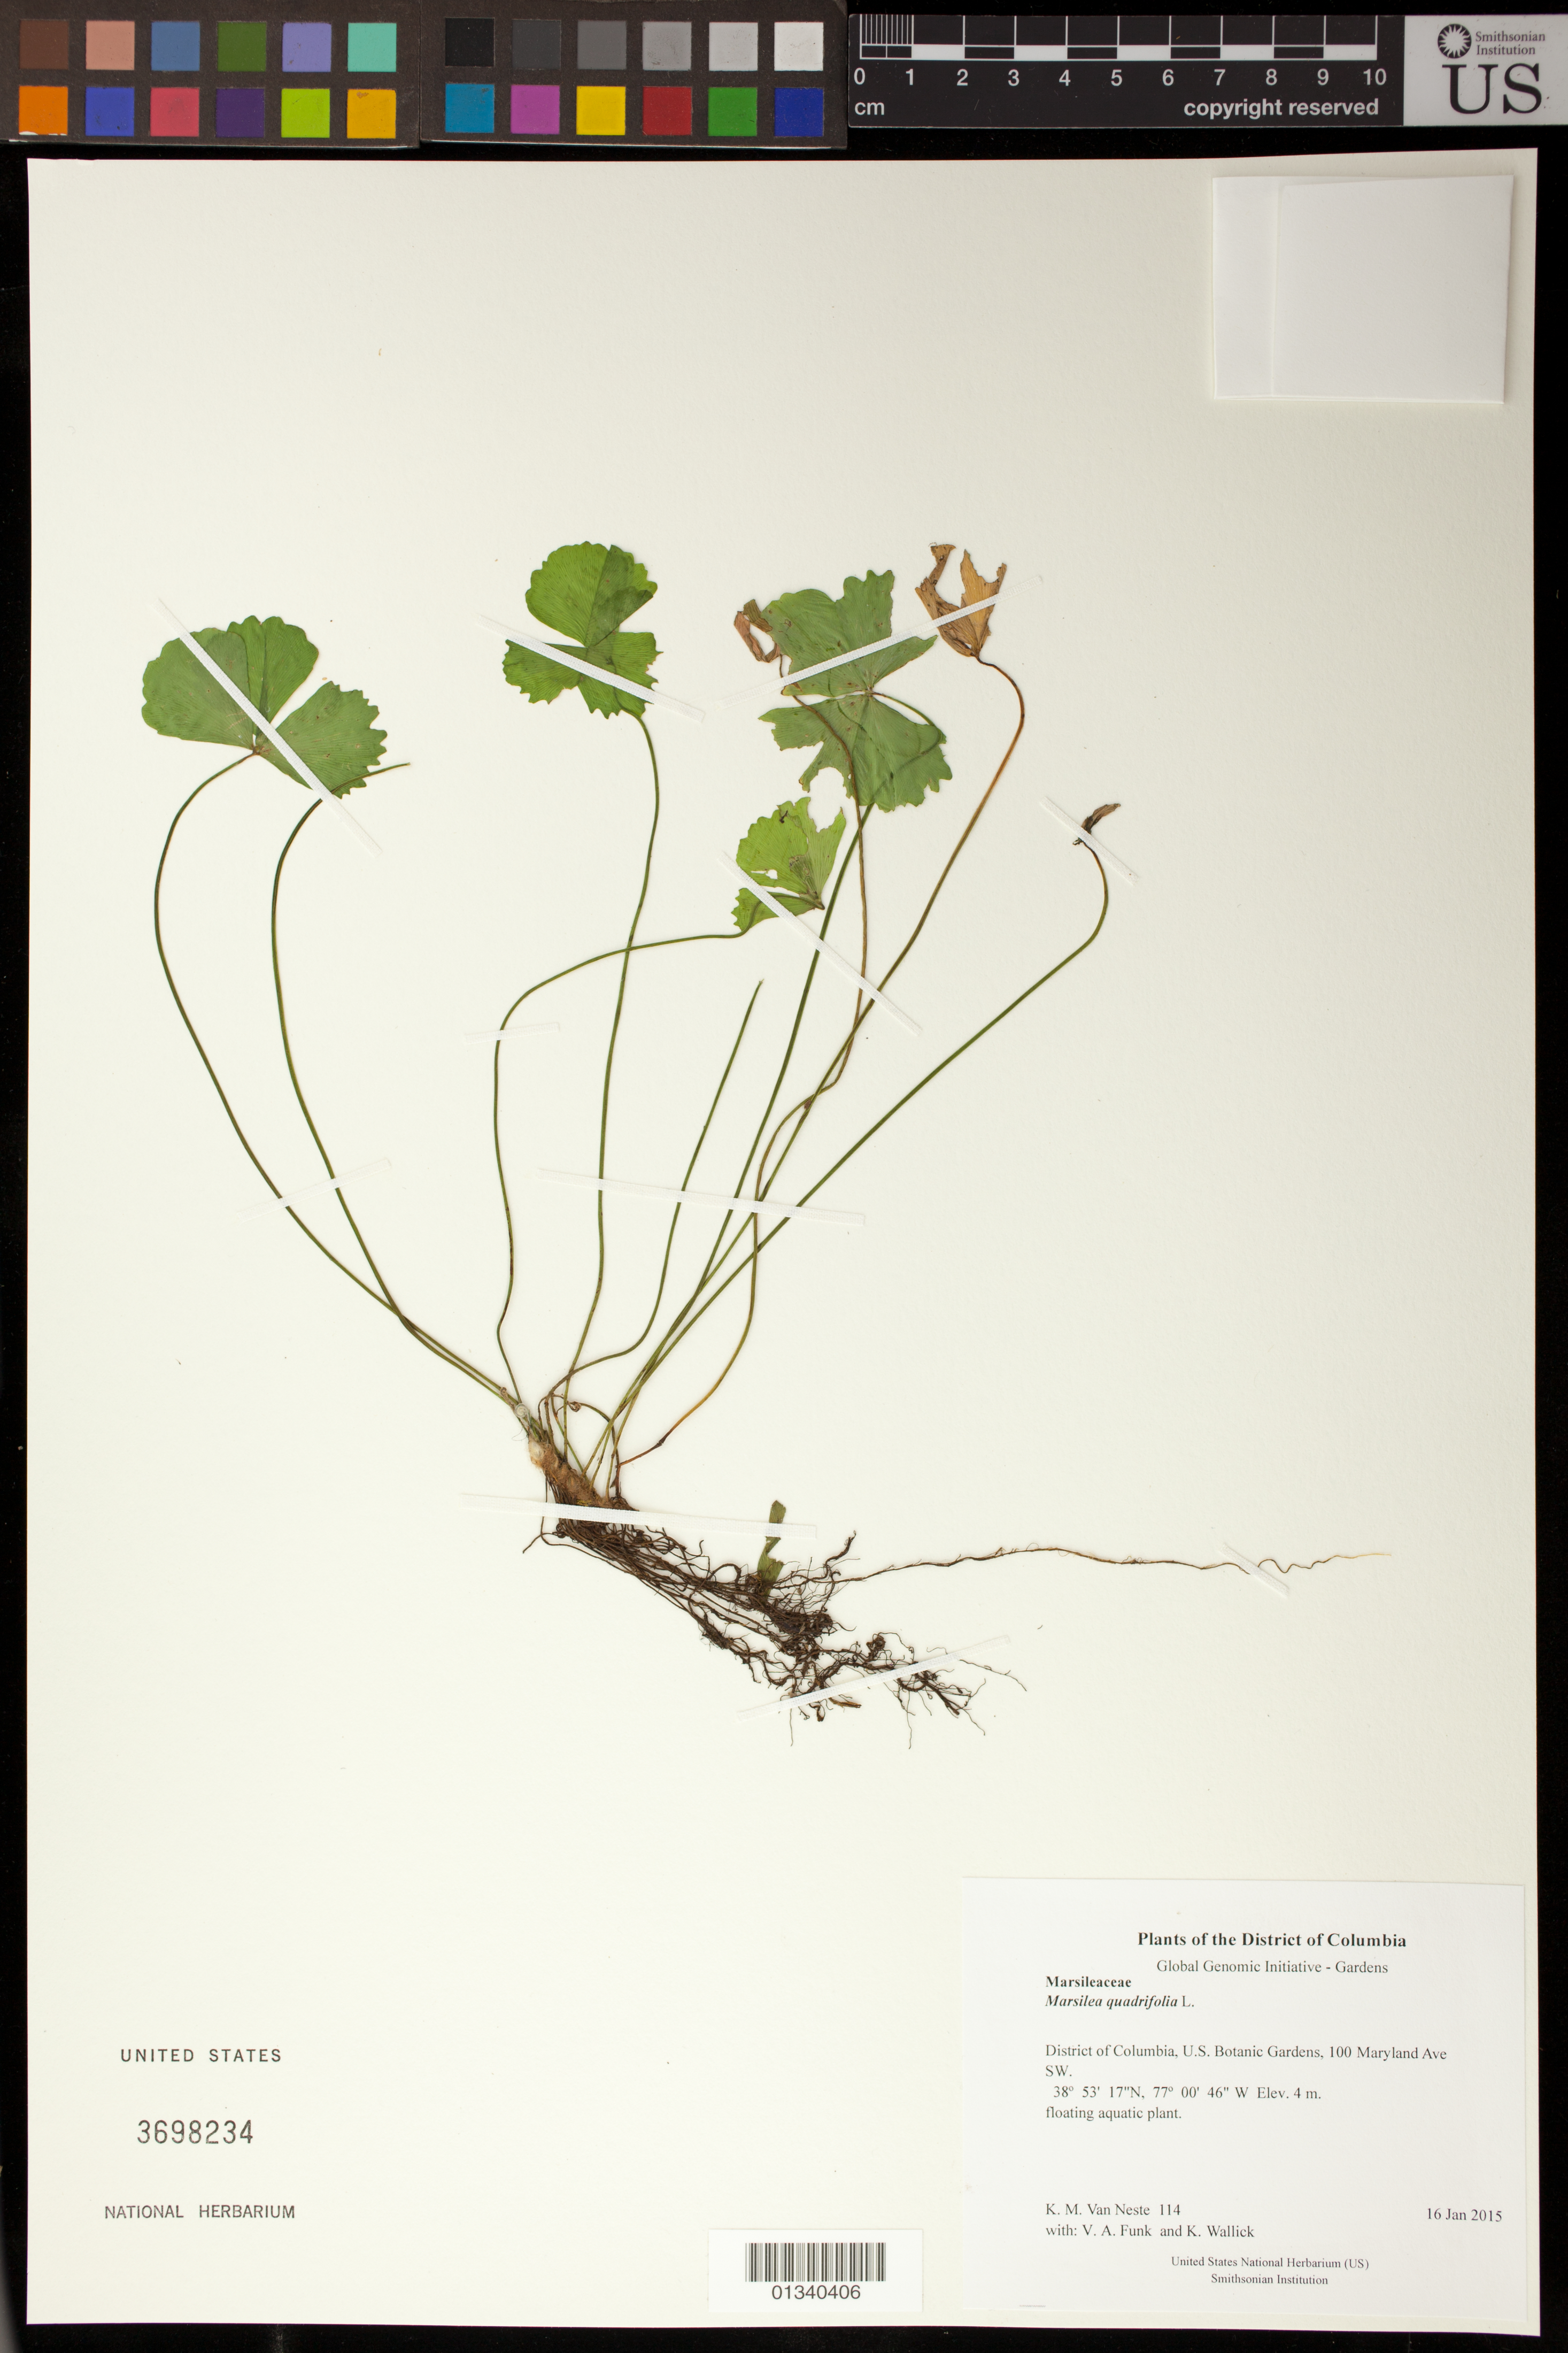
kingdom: Plantae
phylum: Tracheophyta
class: Polypodiopsida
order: Salviniales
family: Marsileaceae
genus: Marsilea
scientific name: Marsilea quadrifolia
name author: L.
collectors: K. M. Van Neste, V. Funk & K. Wallick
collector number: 114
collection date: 2015-01-16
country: United States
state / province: District of Columbia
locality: U.S. Botanic Gardens, 100 Maryland Ave SW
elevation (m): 4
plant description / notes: Notes from Kyle Wallick (USBG): Marsilea quadrifolia, 13-0661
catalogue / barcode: US 3698234